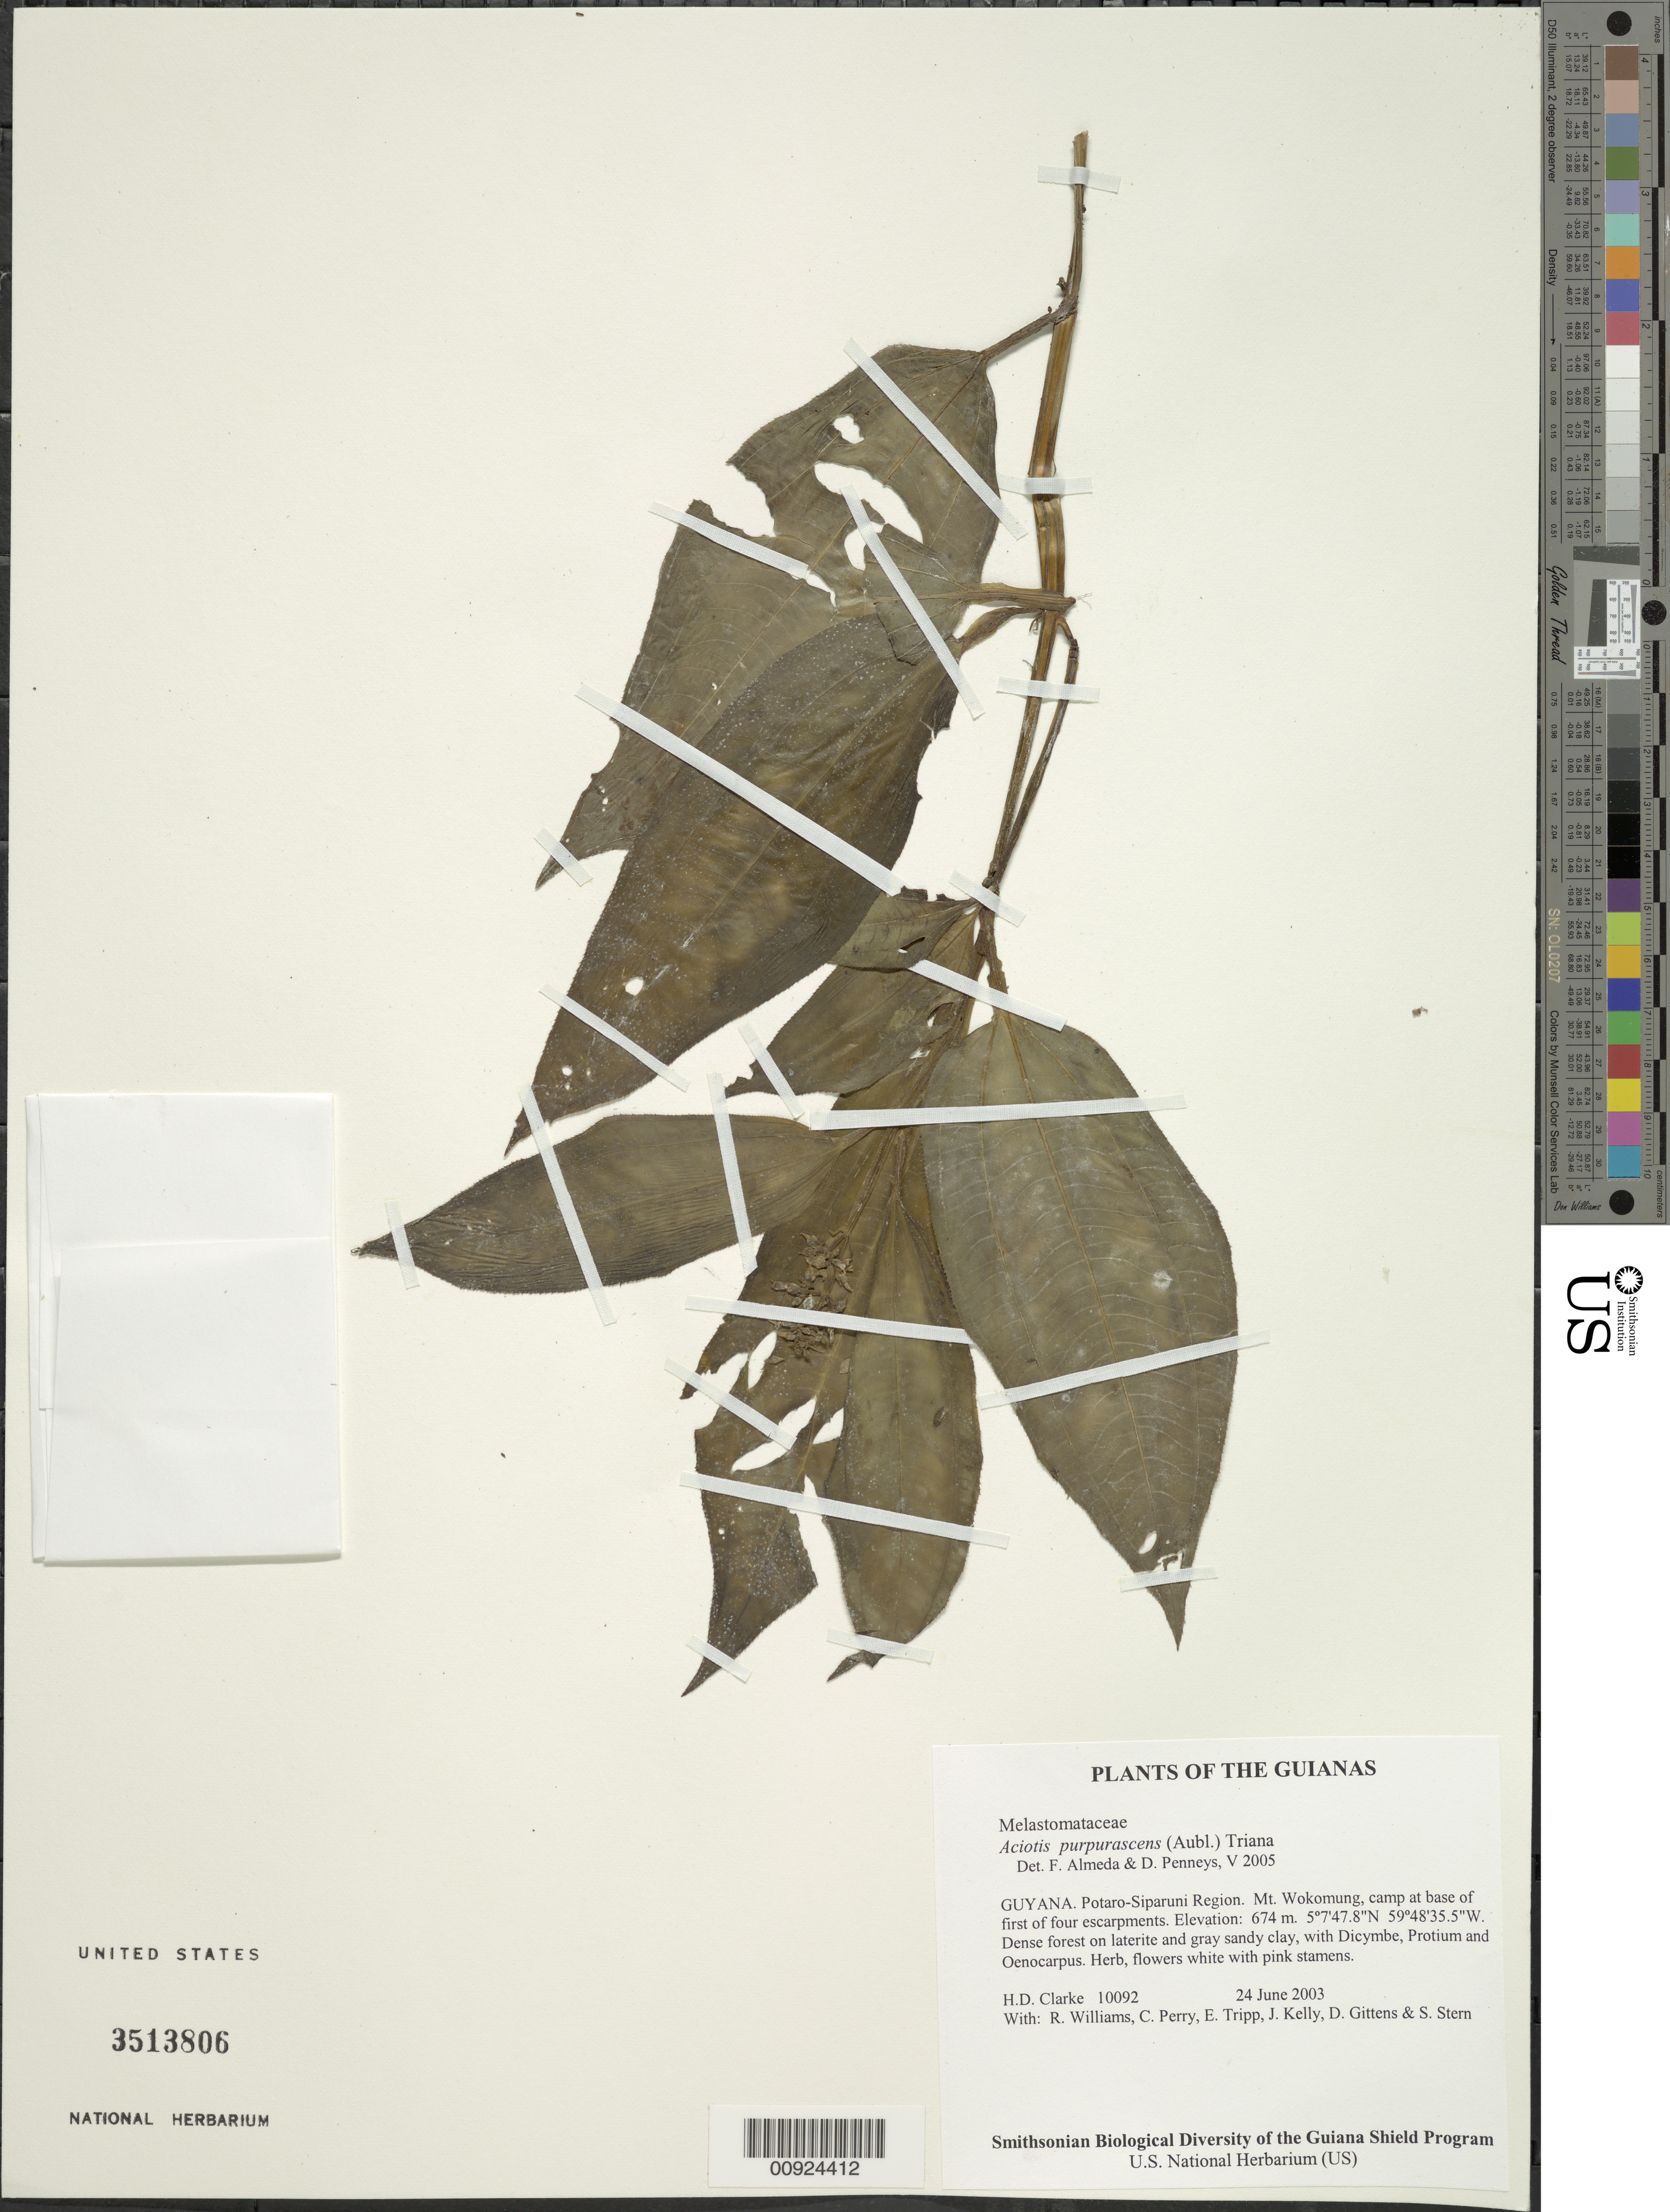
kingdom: Plantae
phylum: Tracheophyta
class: Magnoliopsida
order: Myrtales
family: Melastomataceae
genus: Aciotis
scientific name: Aciotis purpurascens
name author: (Aubl.) Triana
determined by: Almeda, F.; Penneys, D. S.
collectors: H. D. Clarke, R. Williams, C. Perry, E. Tripp, J. Kelly, D. Gittens & S. R. Stern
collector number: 10092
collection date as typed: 24 June 2003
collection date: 2003-06-24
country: Guyana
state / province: Potaro-Siparuni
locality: Mt. Wokomung, camp at base of first of four escarpments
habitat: Dense forest on laterite and gray sandy clay, with Dicymbe, Protium and Oenocarpus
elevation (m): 674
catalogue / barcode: US 3513806